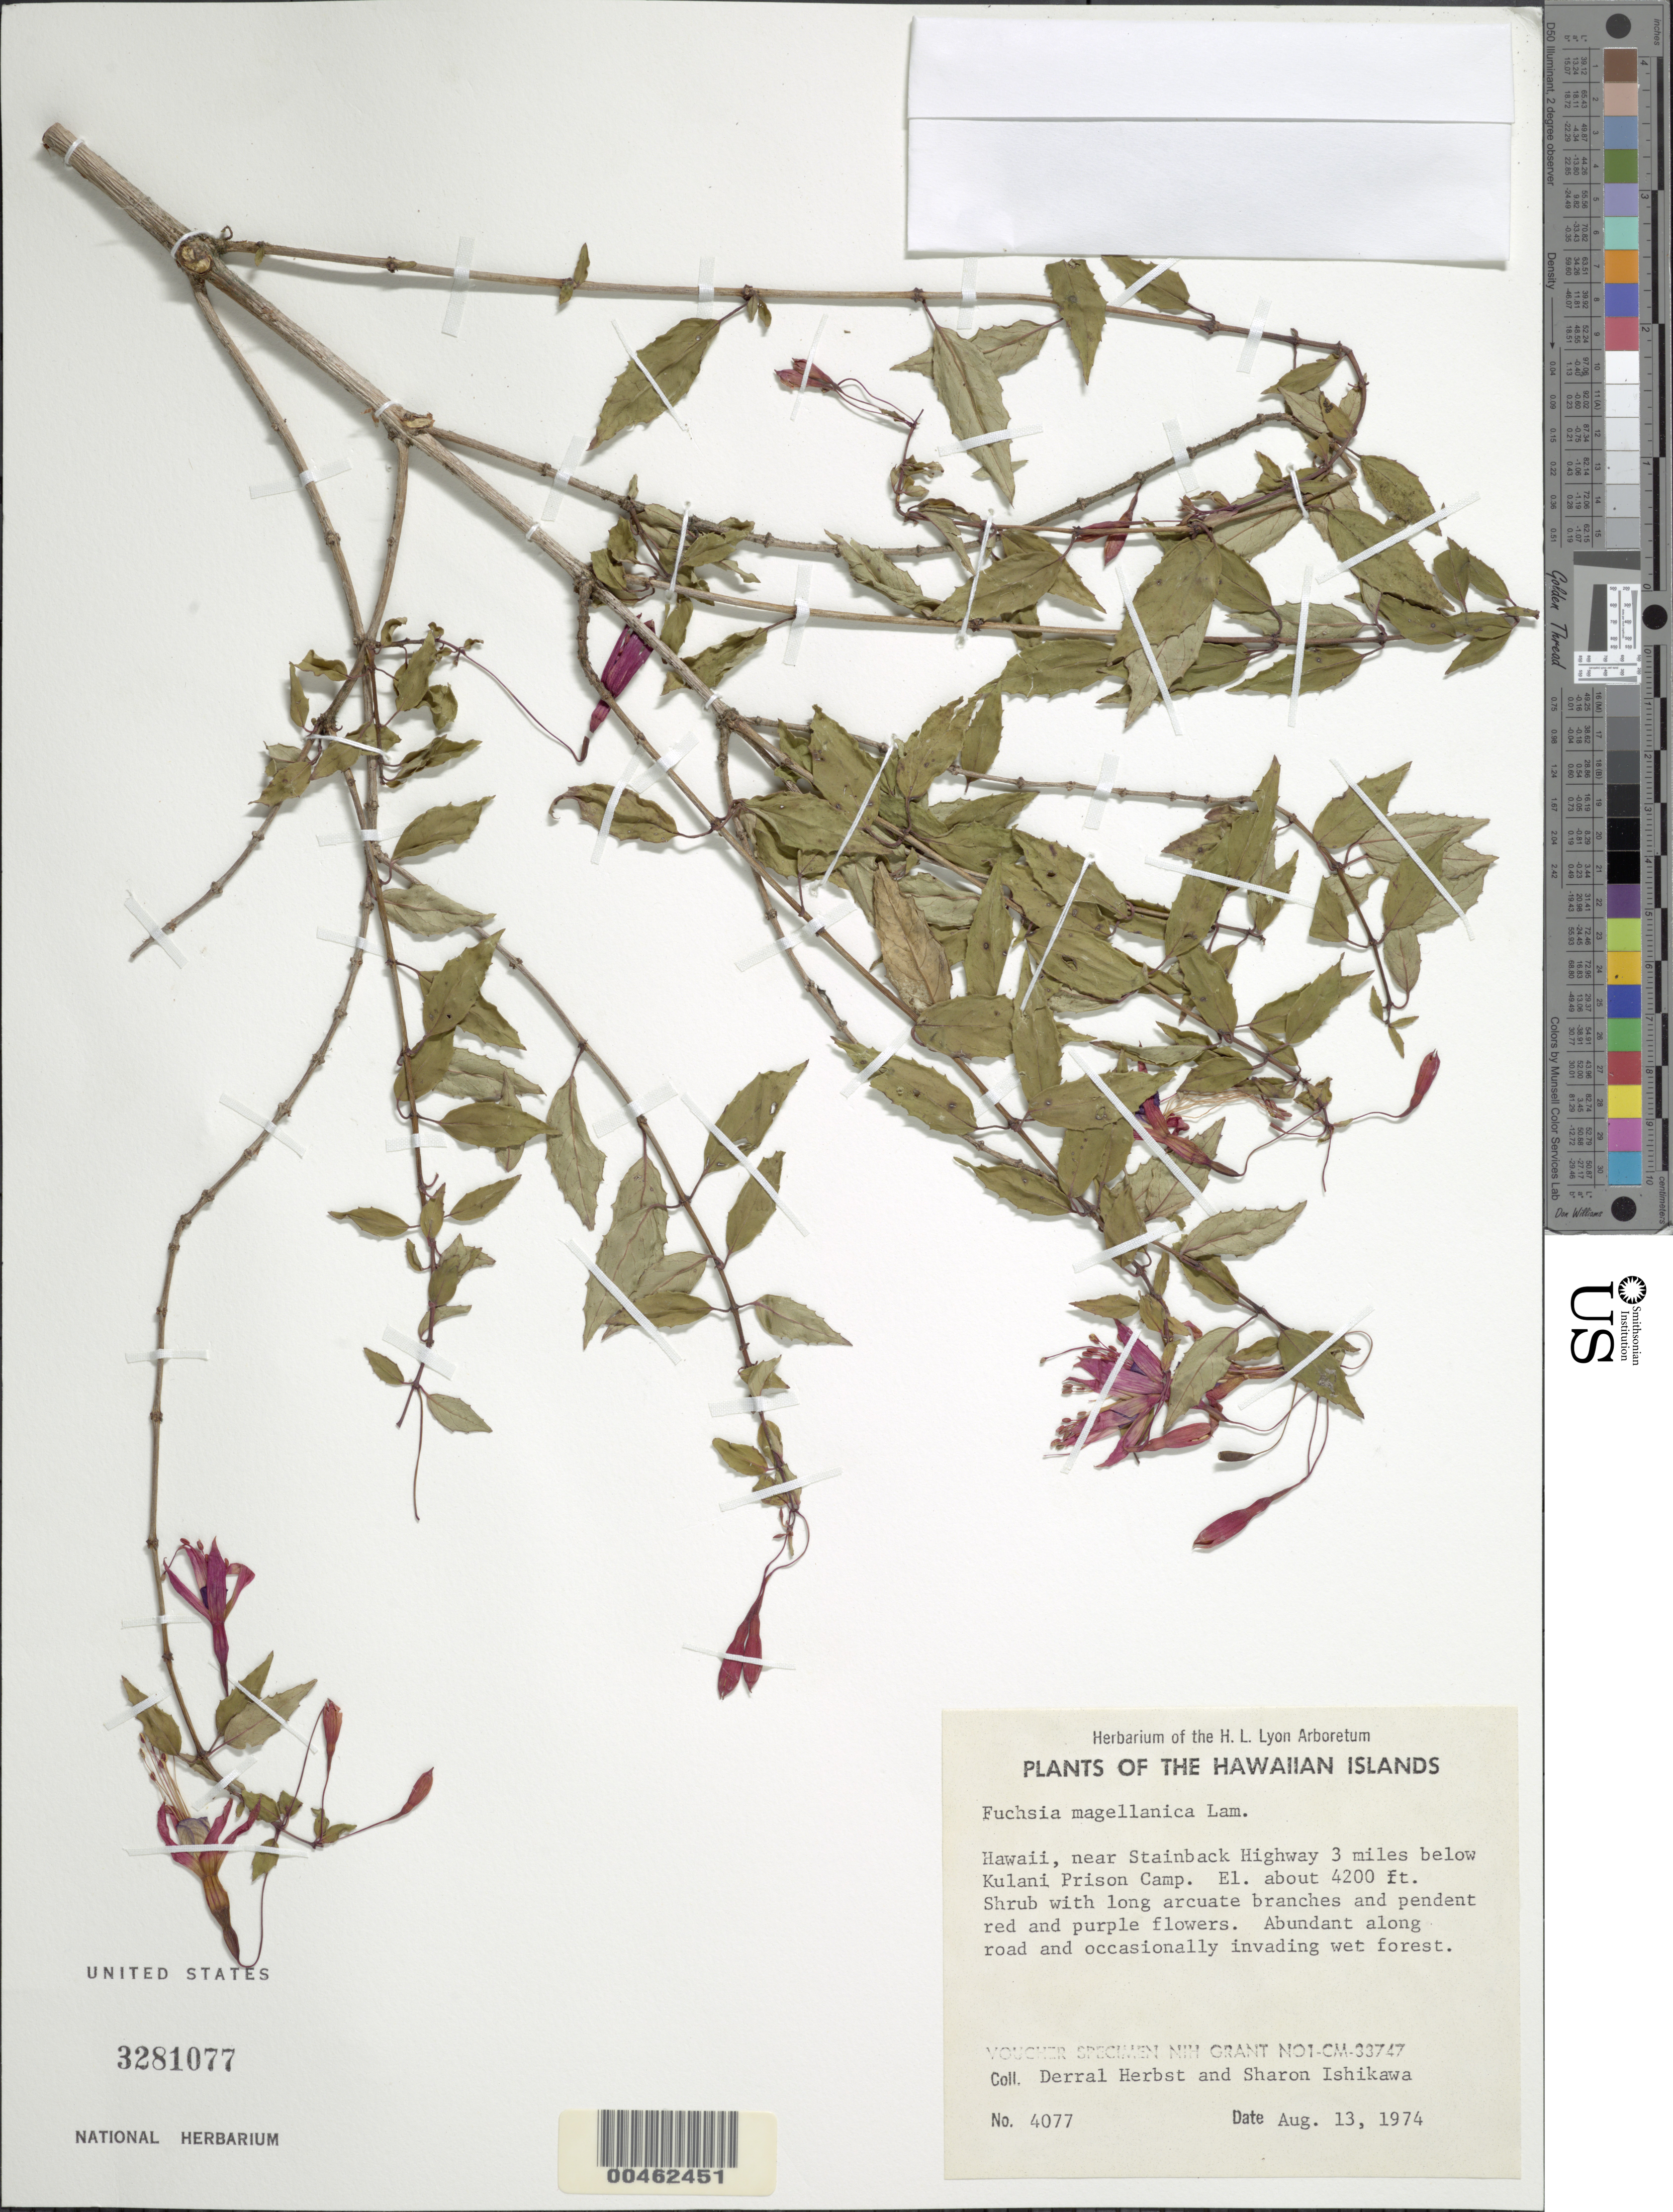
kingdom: Plantae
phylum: Tracheophyta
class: Magnoliopsida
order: Myrtales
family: Onagraceae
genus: Fuchsia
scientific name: Fuchsia magellanica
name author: Lam.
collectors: D. R. Herbst & S. Ishikawa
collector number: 4077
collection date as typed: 13 Aug 1974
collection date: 1974-08-13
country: United States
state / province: Hawaii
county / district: Hawaii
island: Hawaii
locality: Near Stainback Highway 3 miles below Kulani Prison Camp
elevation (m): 1280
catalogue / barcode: US 3281077